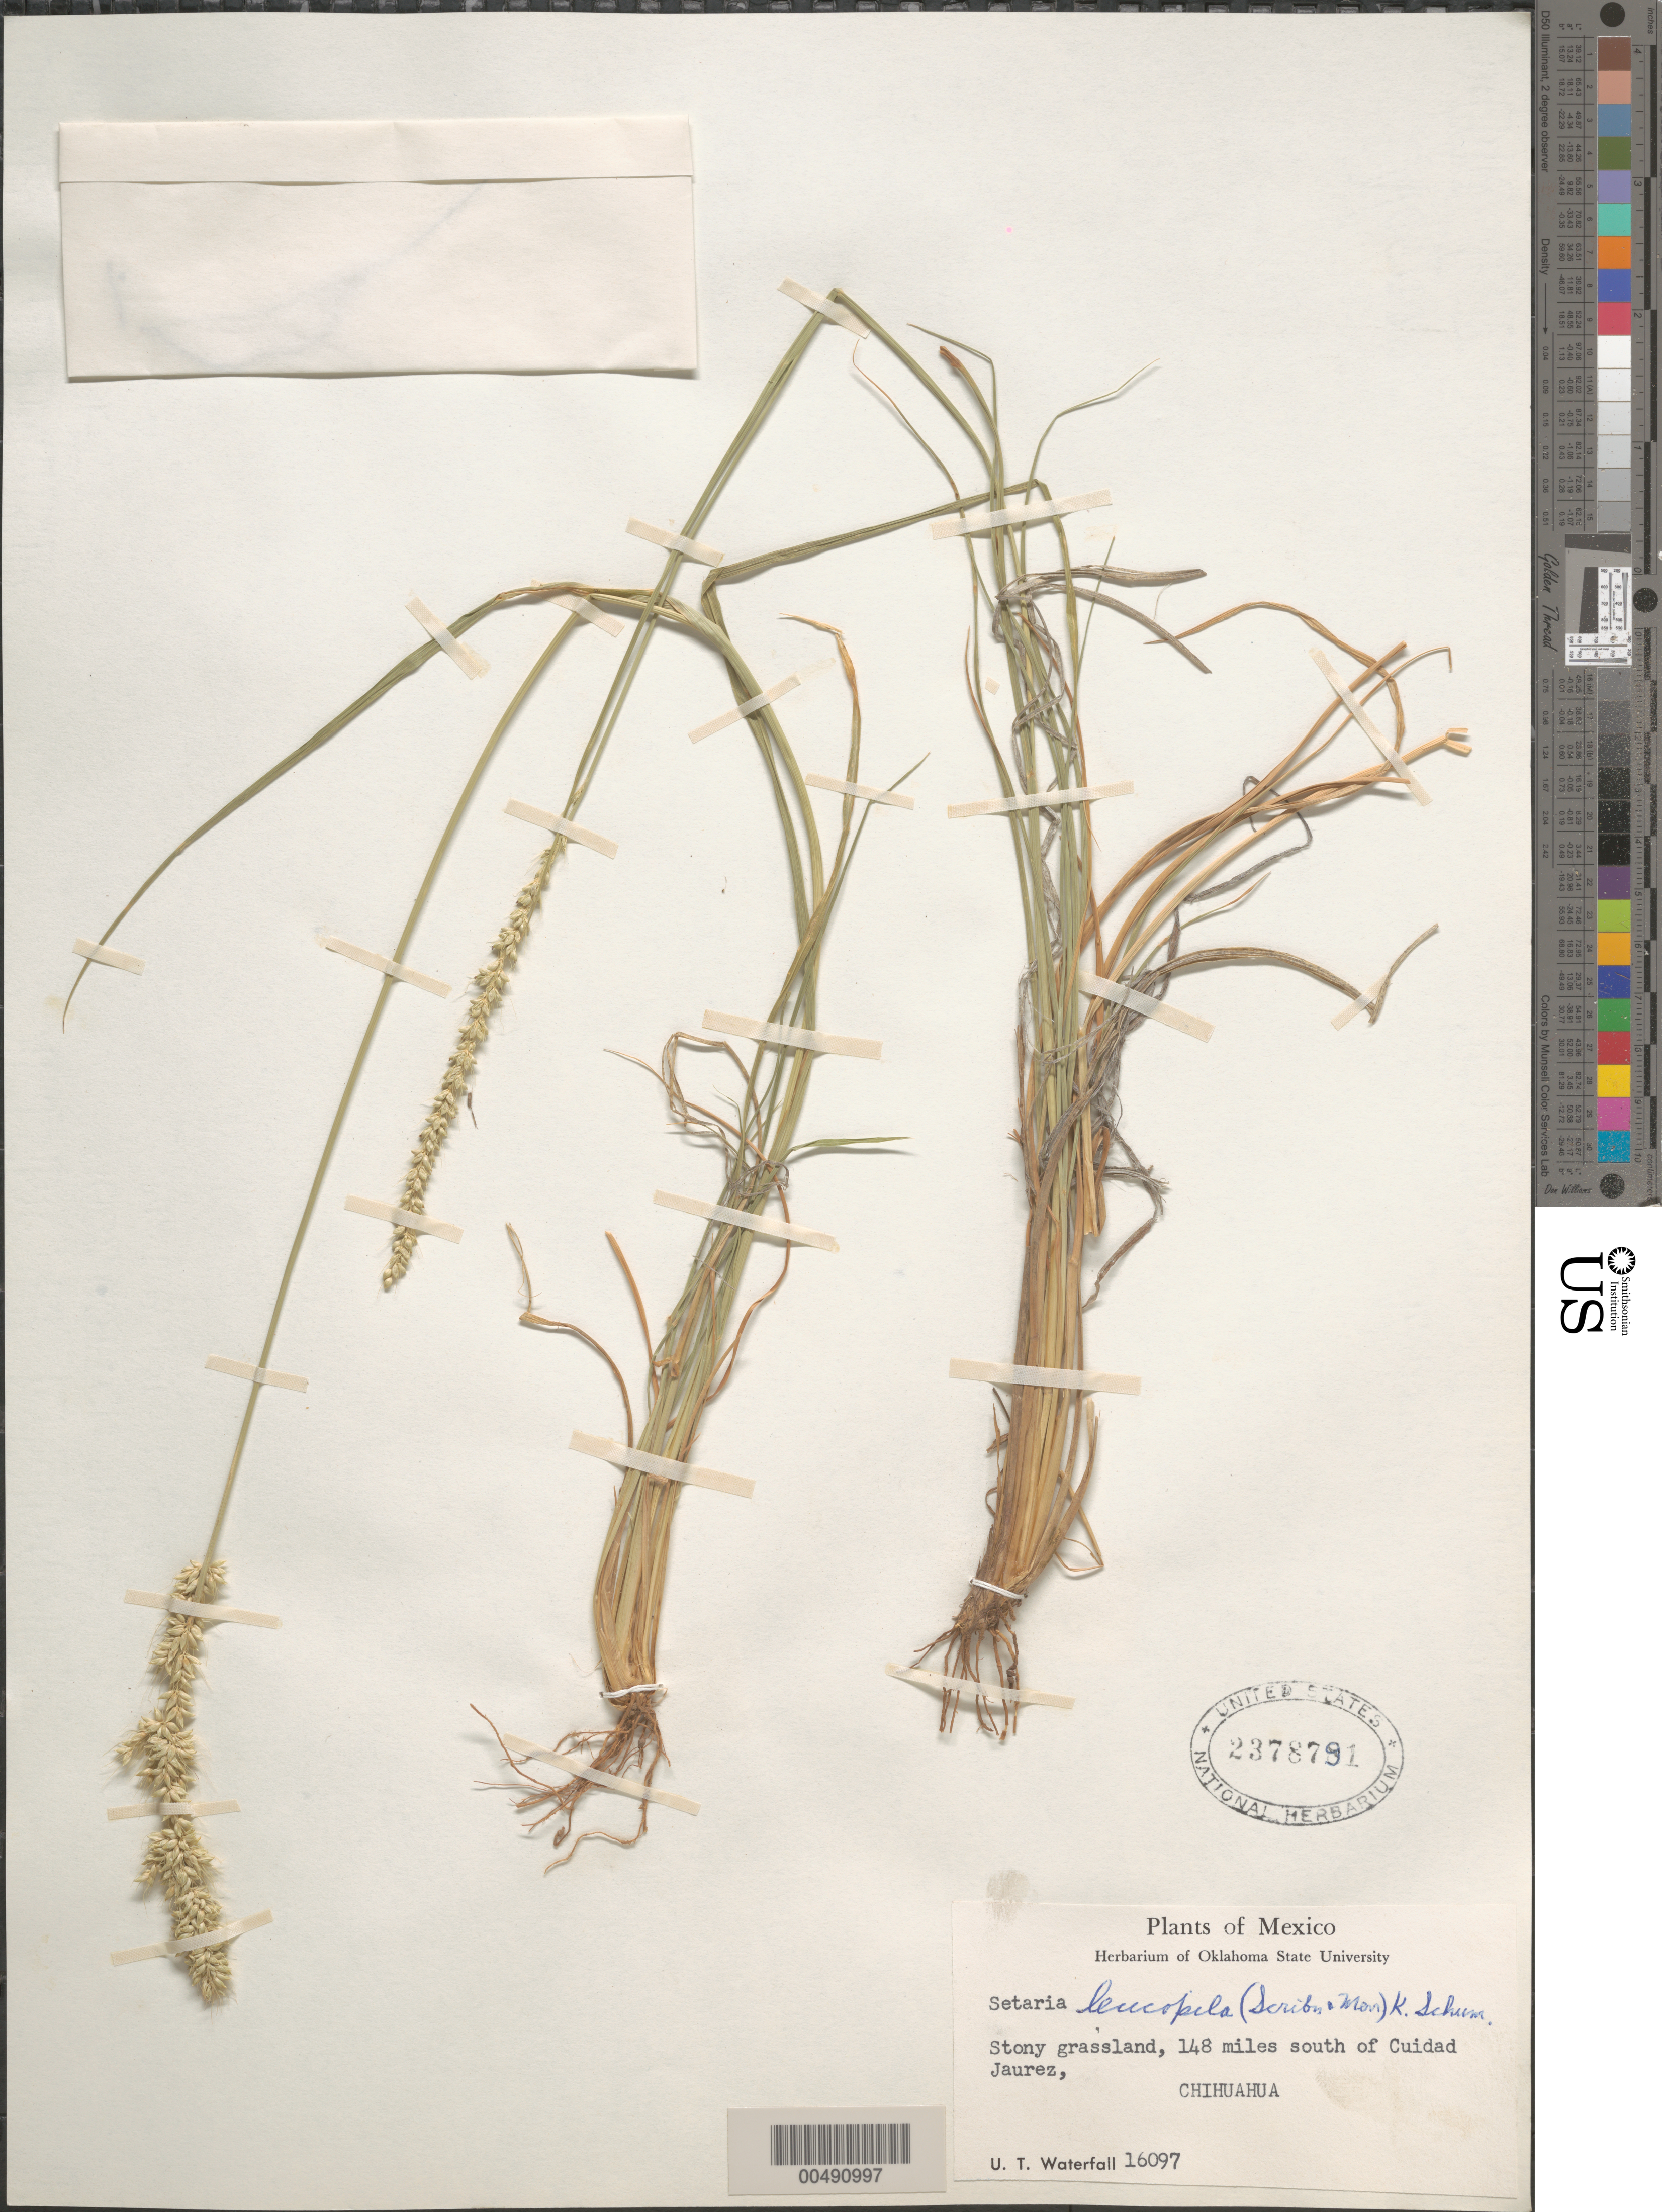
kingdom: Plantae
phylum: Tracheophyta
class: Liliopsida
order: Poales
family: Poaceae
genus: Setaria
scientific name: Setaria leucopila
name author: (Scribn. & Merr.) K. Schum.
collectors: U. T. Waterfall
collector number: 16097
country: Mexico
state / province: Chihuahua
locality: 148 mi S of Cuidad Juarez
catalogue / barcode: US 2378791